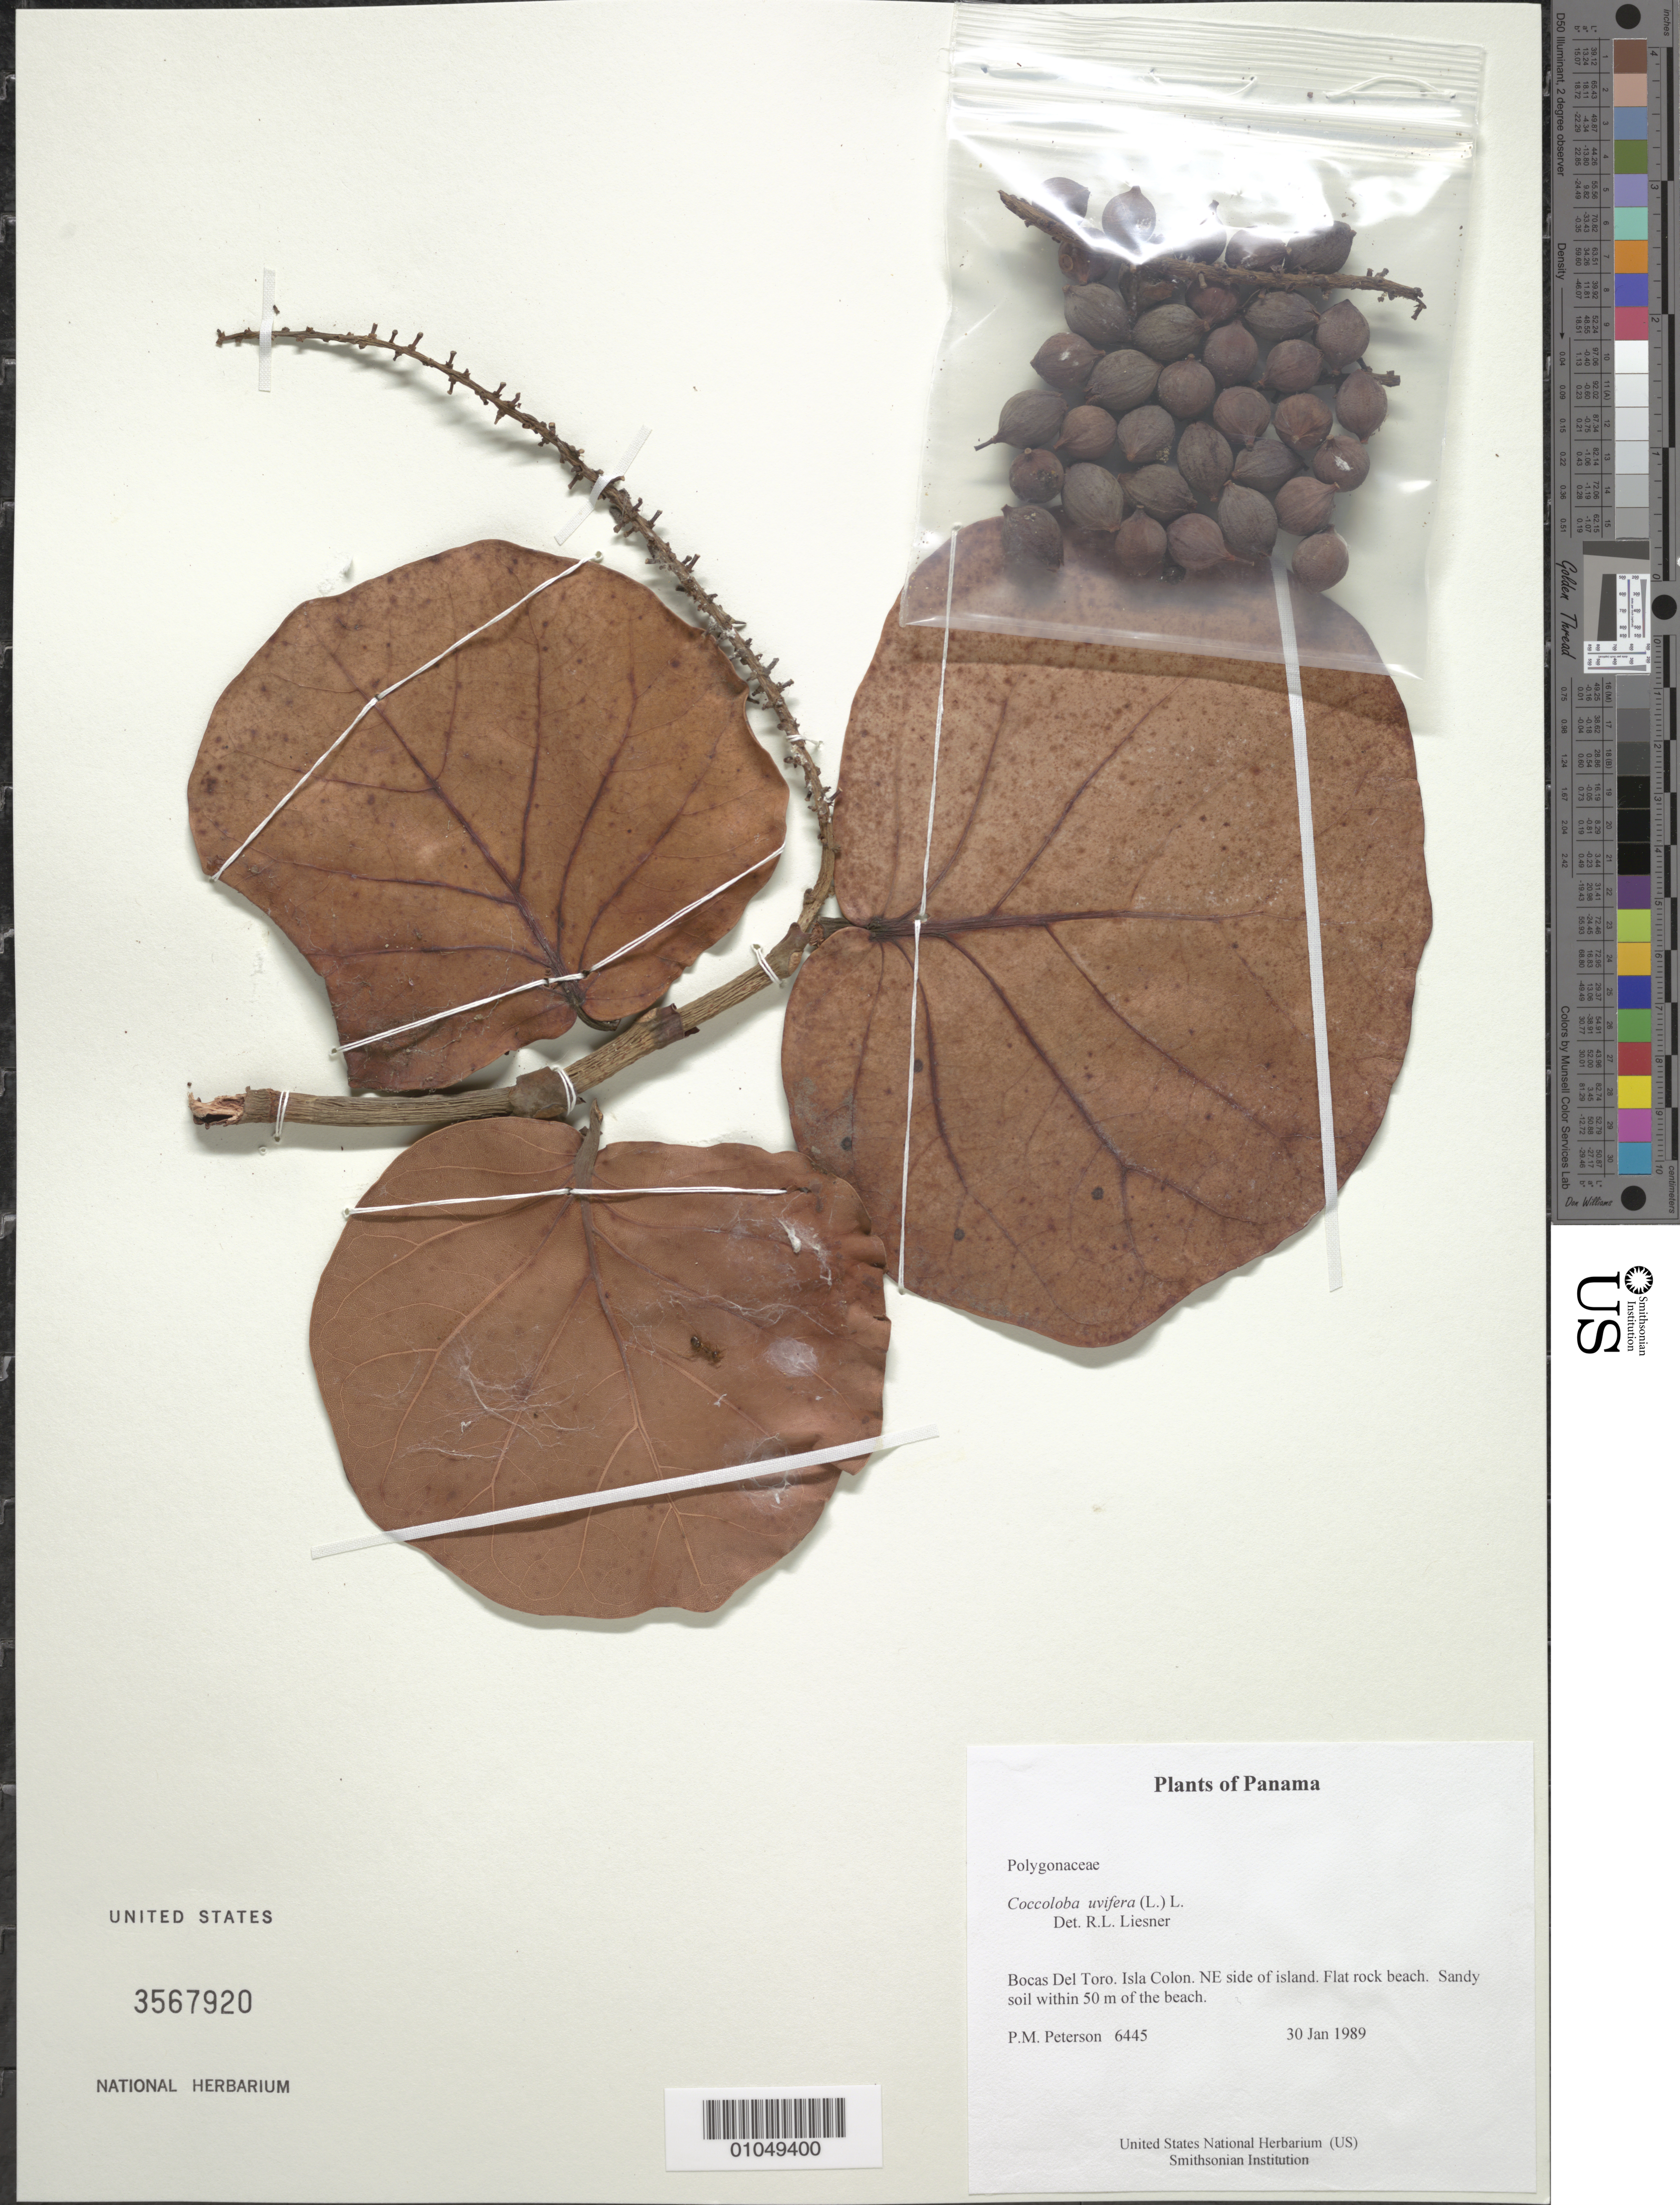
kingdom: Plantae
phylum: Tracheophyta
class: Magnoliopsida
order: Caryophyllales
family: Polygonaceae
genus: Coccoloba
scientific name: Coccoloba uvifera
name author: L.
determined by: Liesner, R. L.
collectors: P. M. Peterson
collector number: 06445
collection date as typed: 30 Jan 1989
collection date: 1989-01-30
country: Panama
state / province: Bocas del Toro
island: Colón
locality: NE side of island.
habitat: Flat rock beach. Sandy soil within 50 m of the beach.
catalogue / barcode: US 3567920